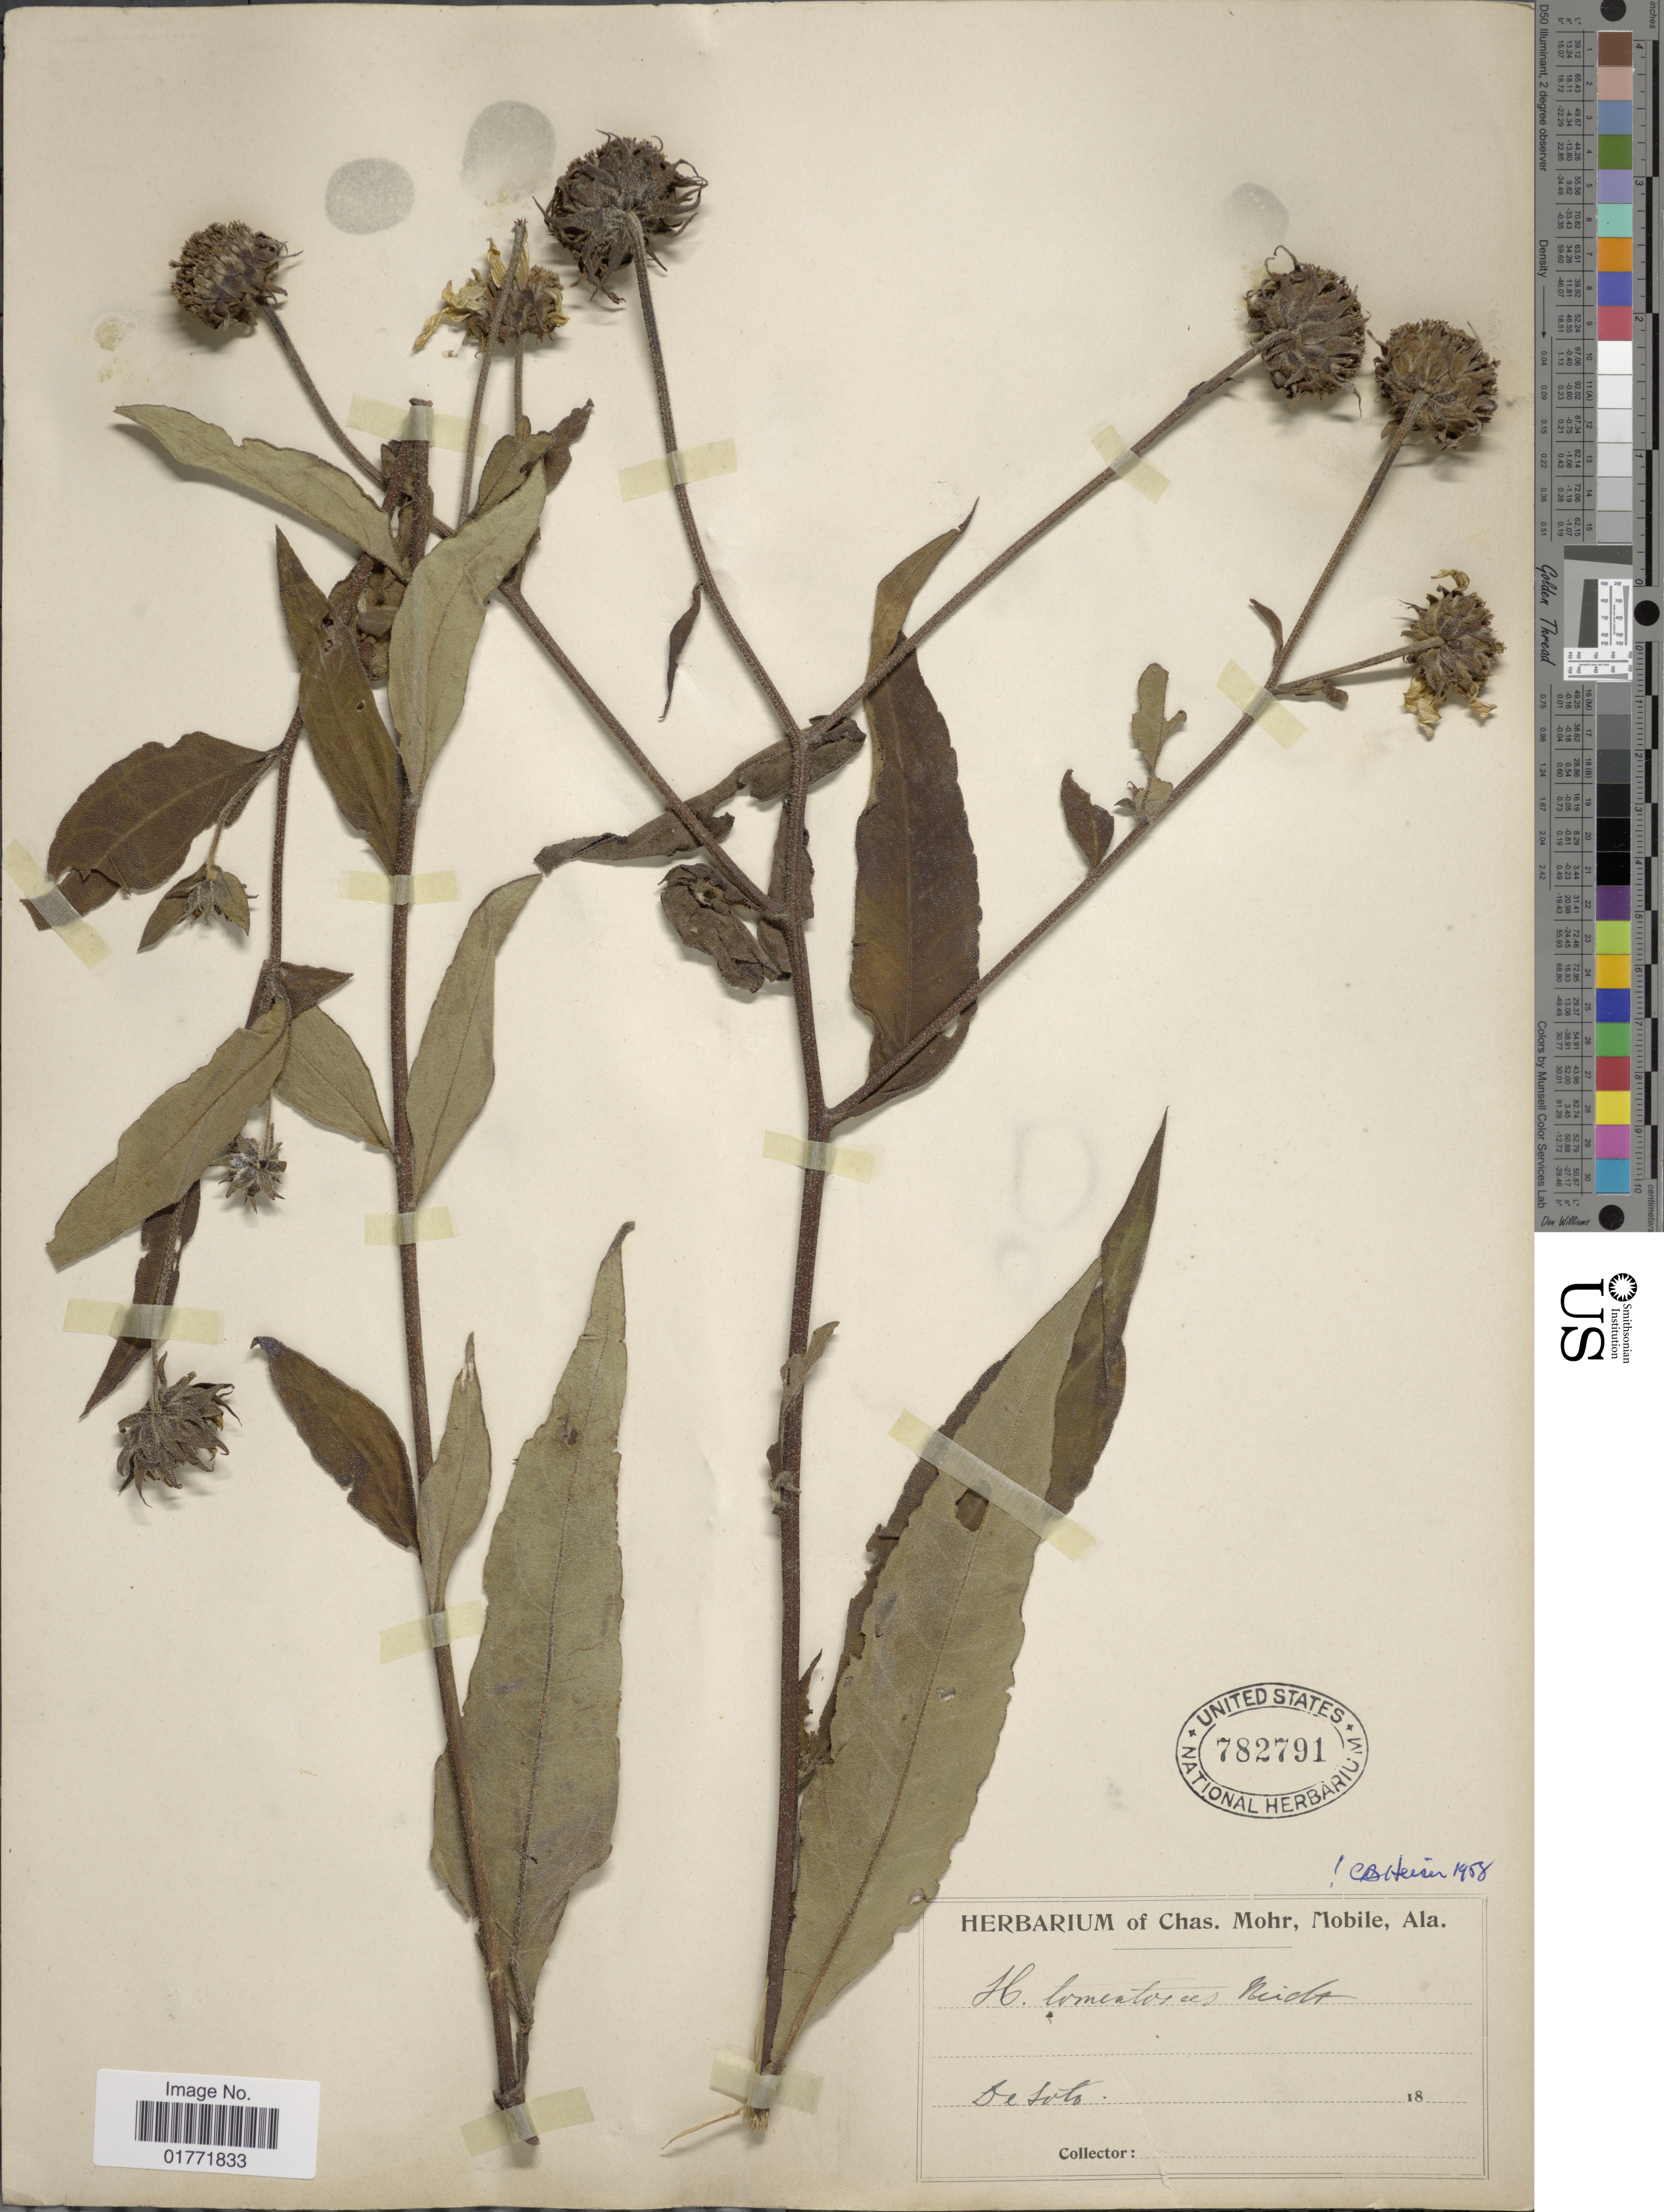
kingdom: Plantae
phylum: Tracheophyta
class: Magnoliopsida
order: Asterales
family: Asteraceae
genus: Helianthus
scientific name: Helianthus tomentosus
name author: Michx.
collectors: ex herb. Charles Mohr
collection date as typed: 18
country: United States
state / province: Alabama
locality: De Soto.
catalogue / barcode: US 782791